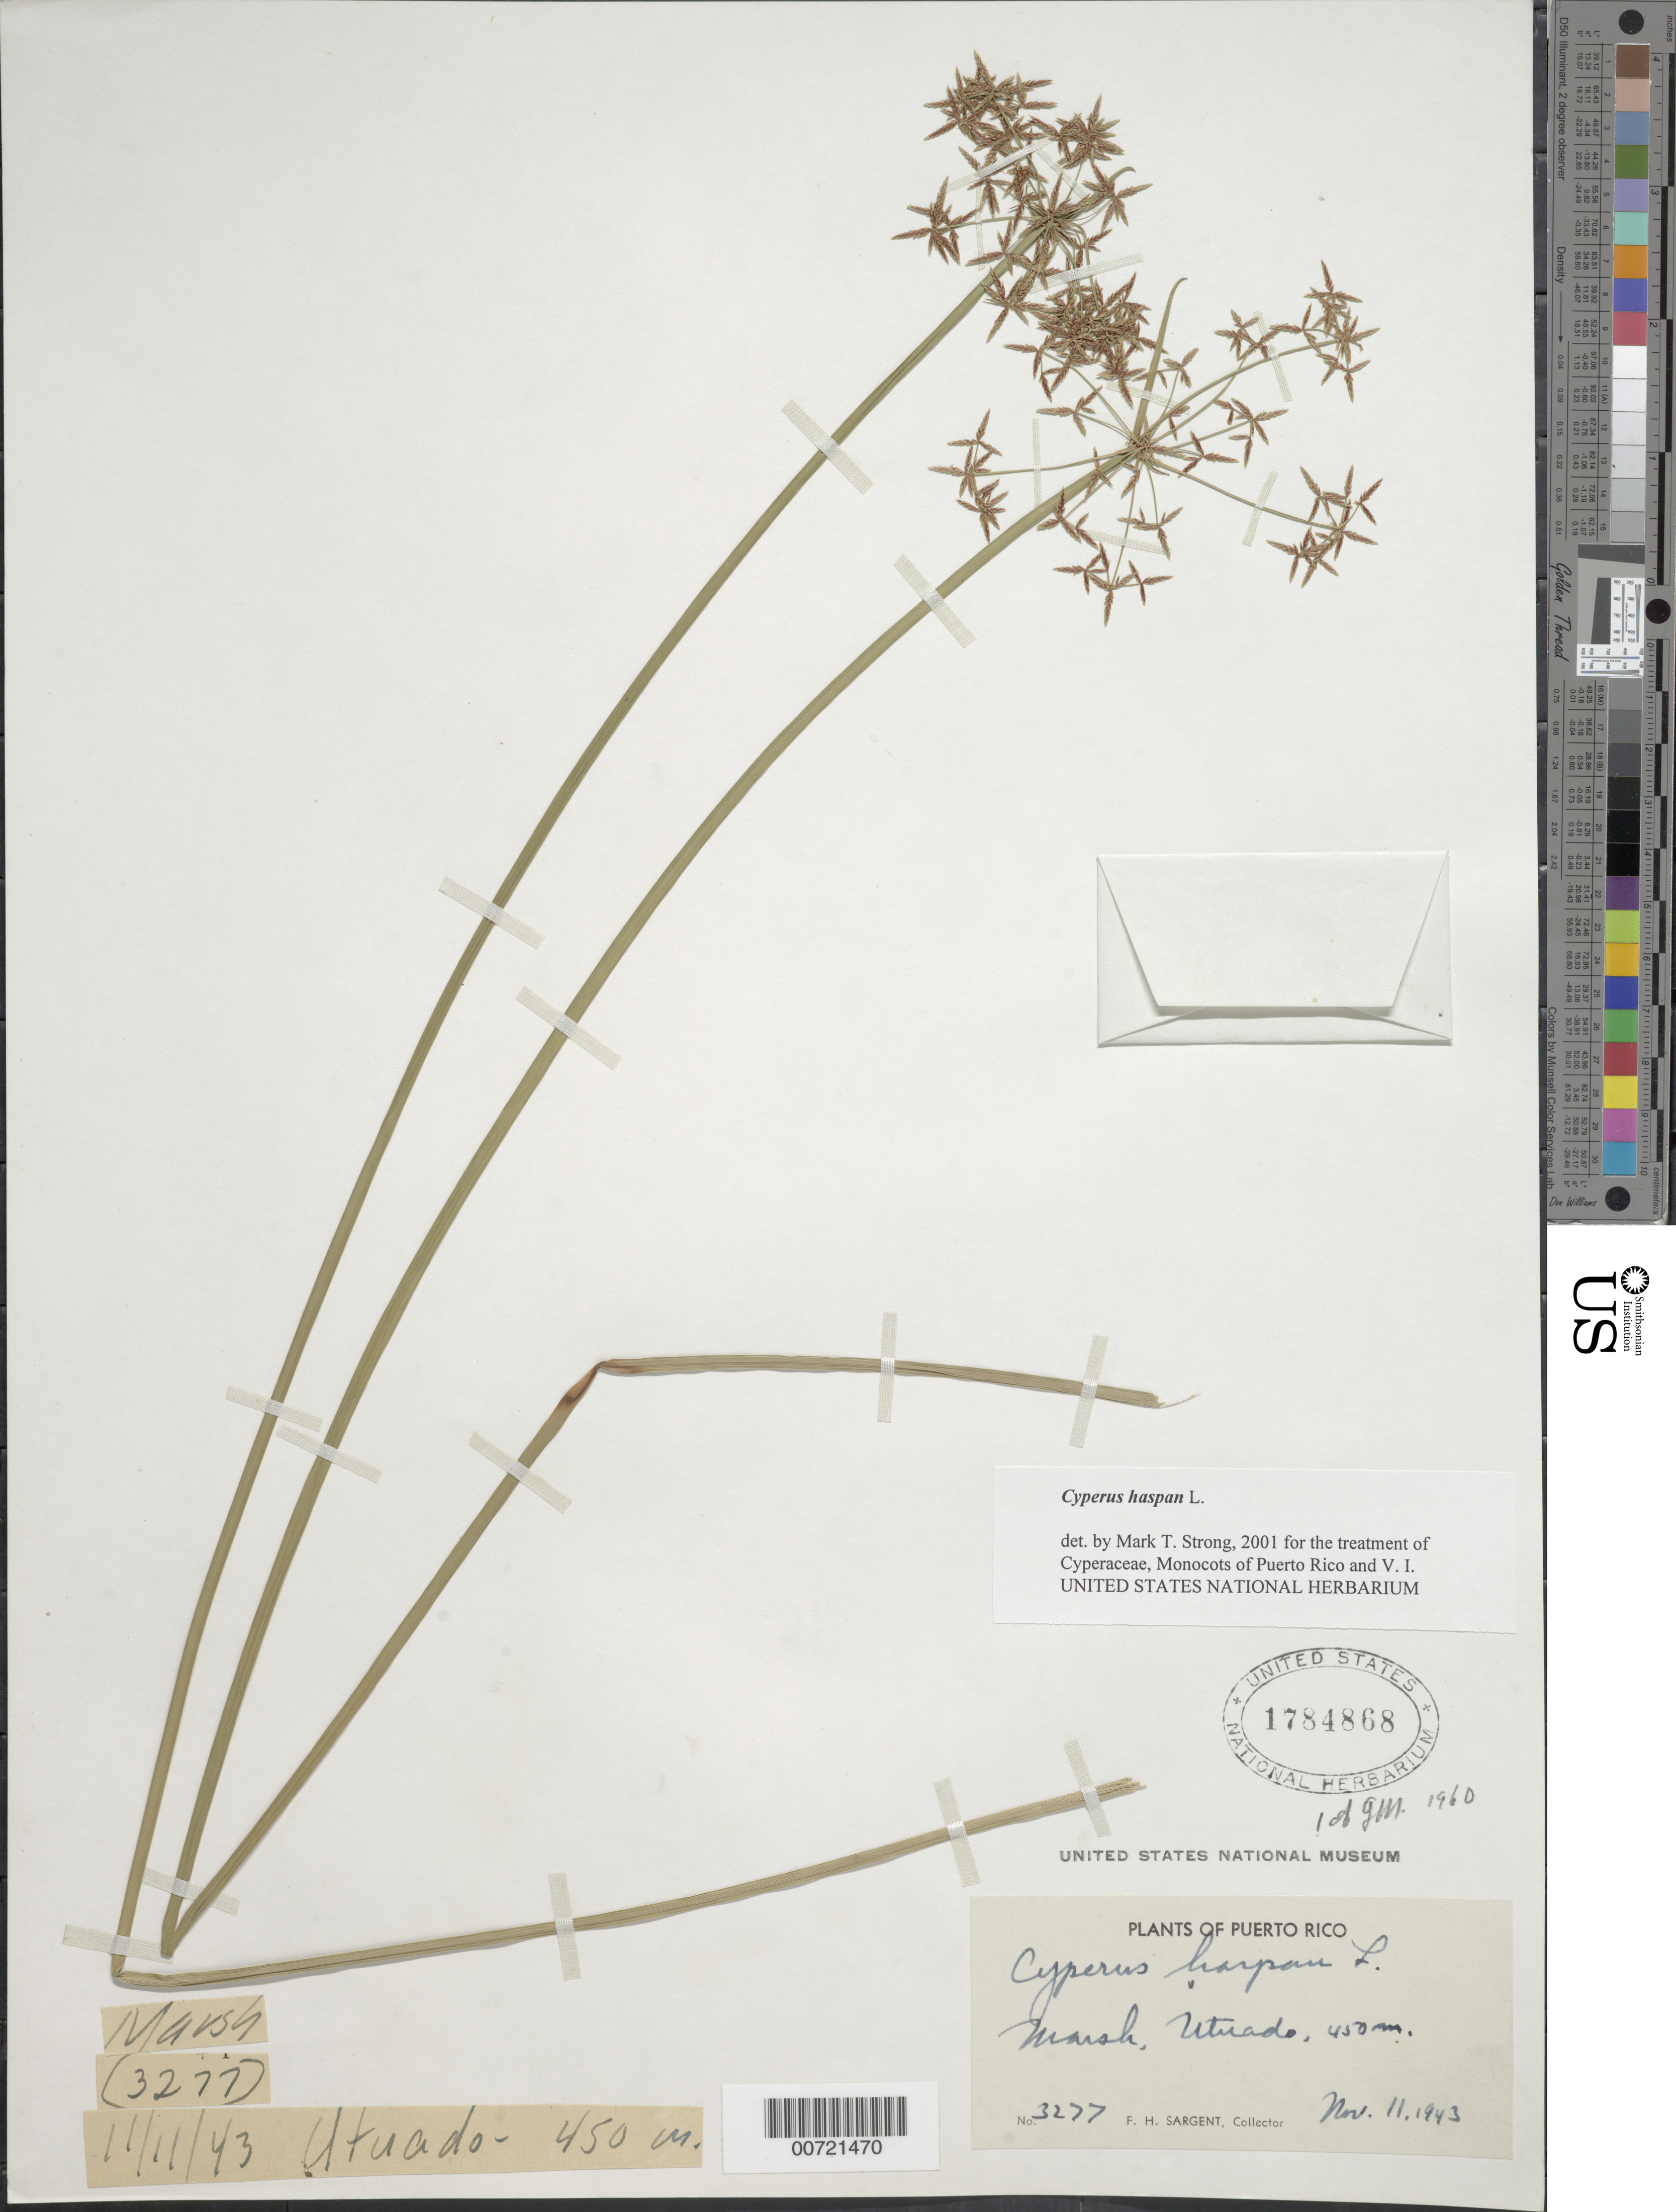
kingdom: Plantae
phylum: Tracheophyta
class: Liliopsida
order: Poales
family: Cyperaceae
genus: Cyperus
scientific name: Cyperus haspan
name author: L.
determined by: Strong, M. T., (US), Smithsonian Institution - National Museum of Natural History (UNITED STATES)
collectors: F. H. Sargent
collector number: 3277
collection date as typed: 11 Nov 1943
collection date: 1943-11-11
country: Puerto Rico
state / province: Utuado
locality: Utuado.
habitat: Marsh.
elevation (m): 450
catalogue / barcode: US 1784868